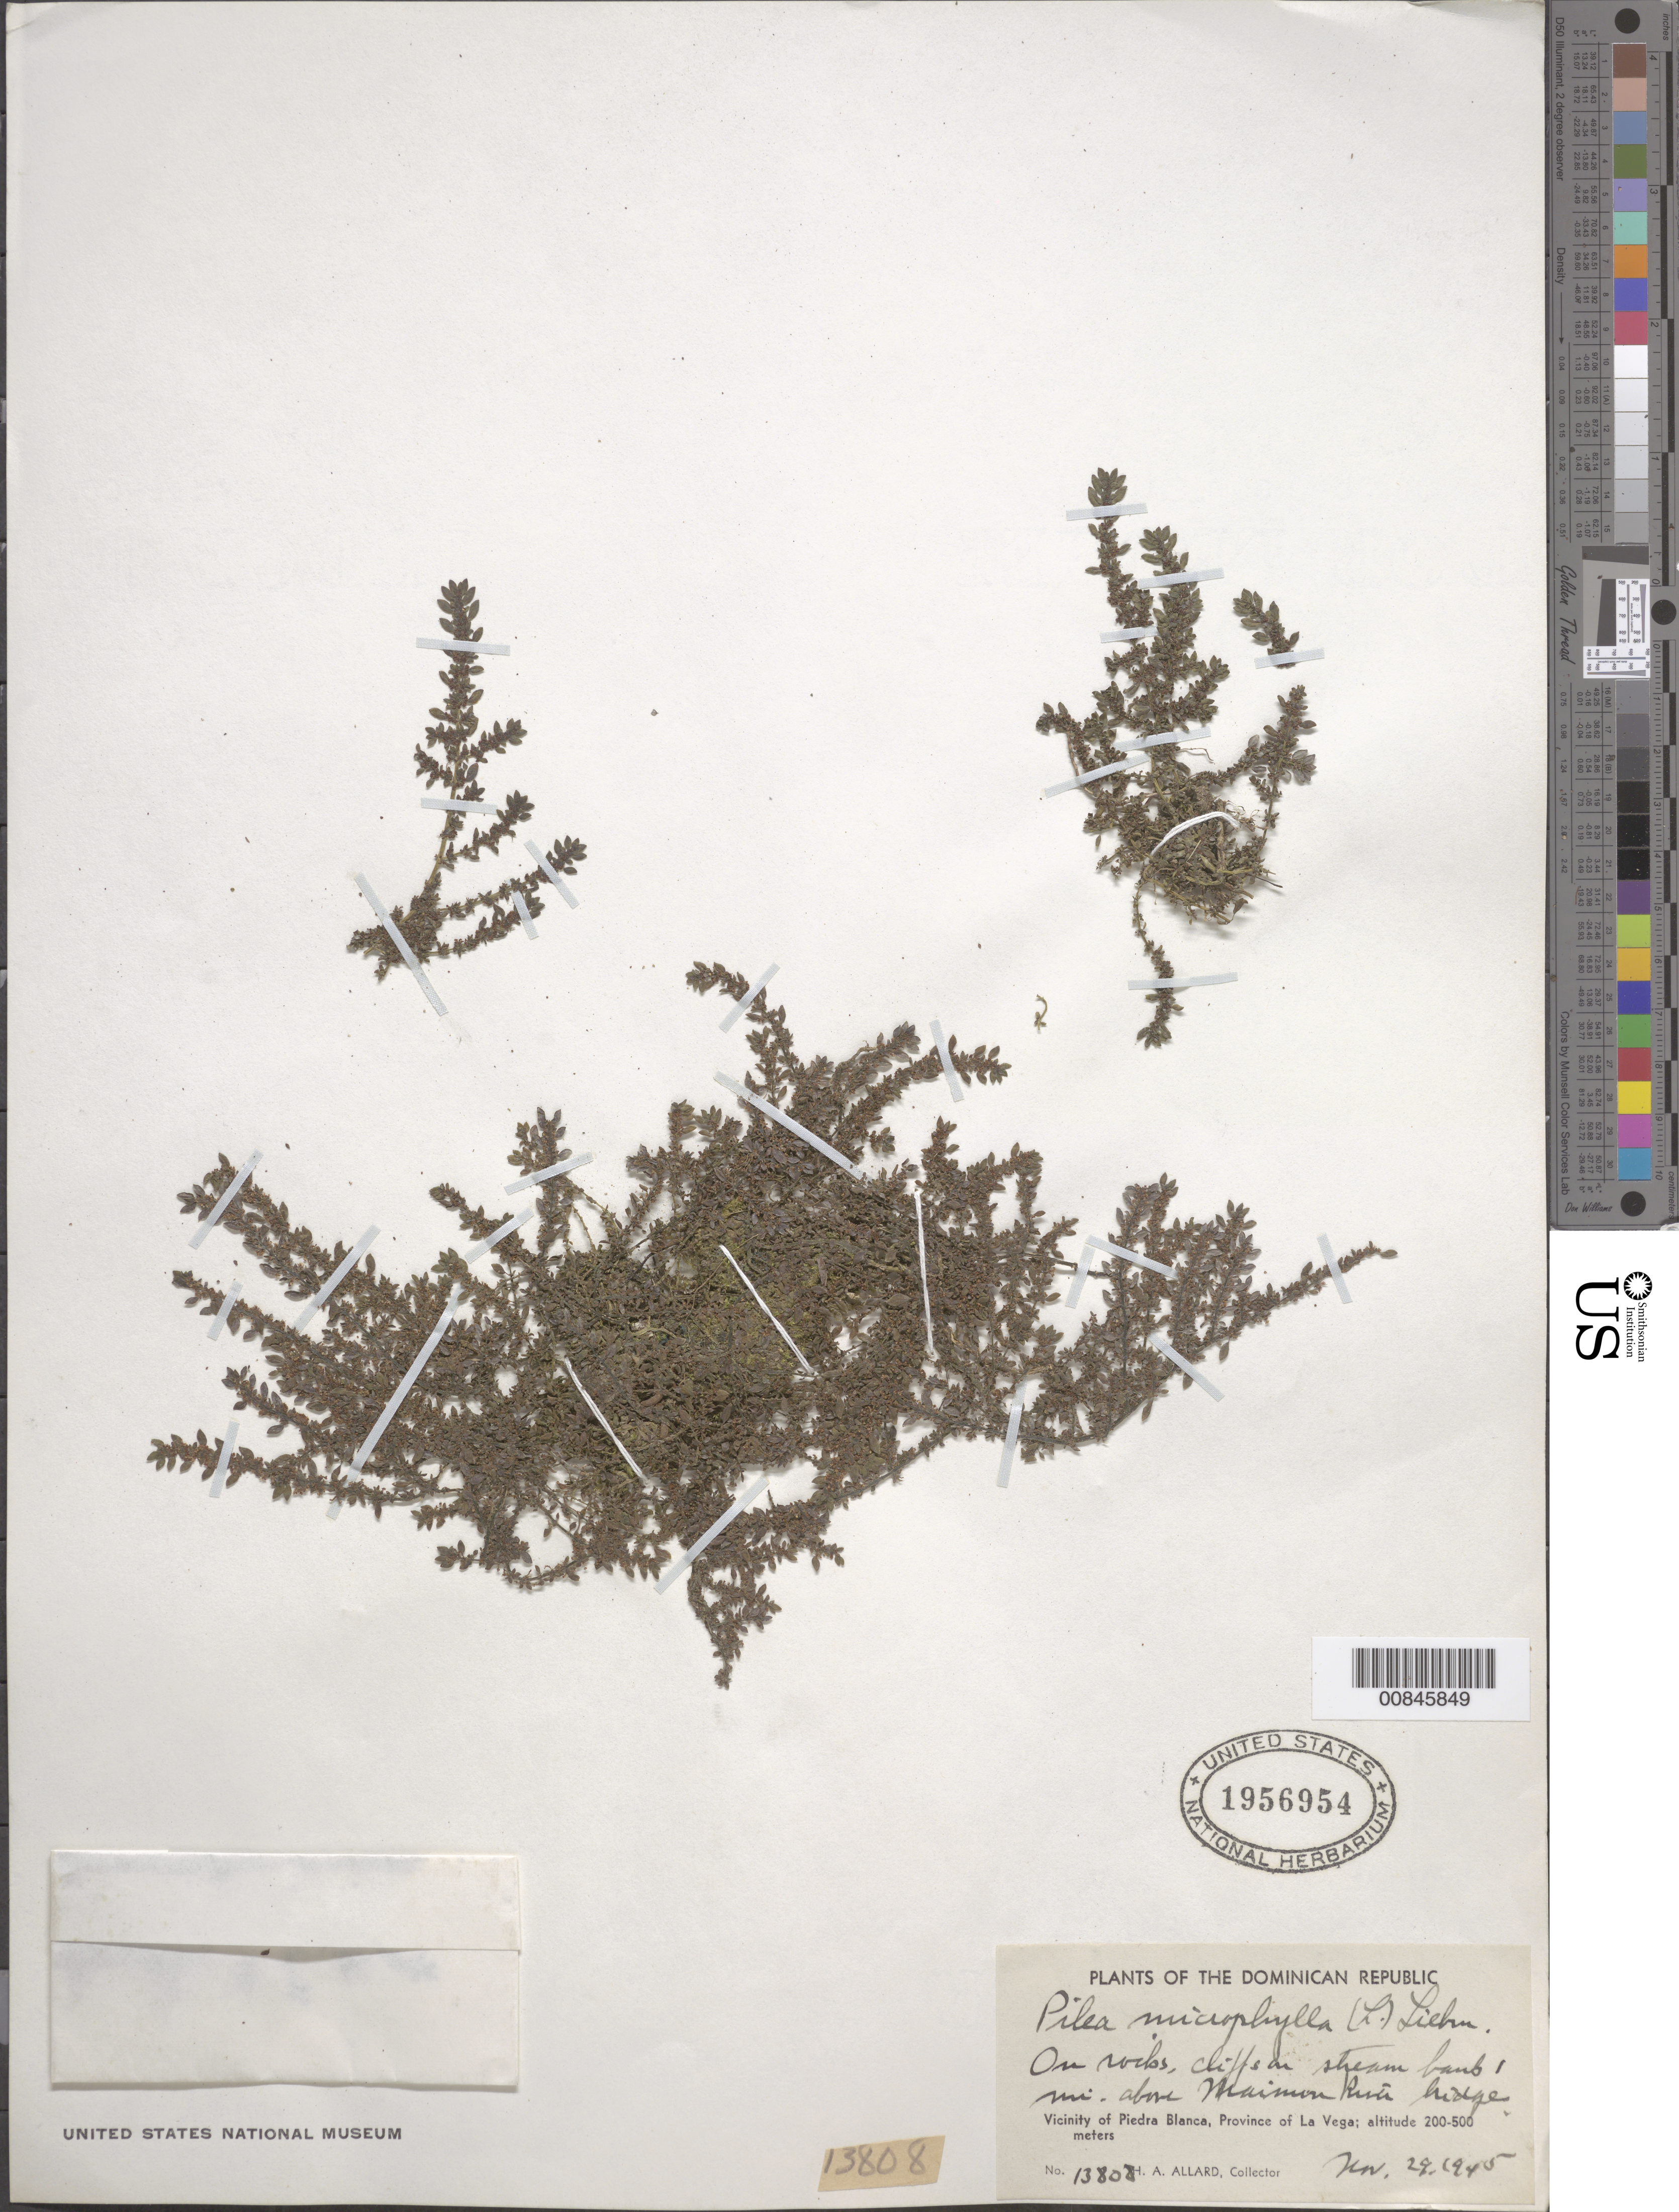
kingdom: Plantae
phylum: Tracheophyta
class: Magnoliopsida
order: Rosales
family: Urticaceae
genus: Pilea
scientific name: Pilea microphylla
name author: (L.) Liebm.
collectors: H. A. Allard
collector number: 13808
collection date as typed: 29 Nov 1945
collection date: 1945-11-29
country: Dominican Republic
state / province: La Vega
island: Hispaniola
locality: Cliffs in stream bank 1 mi. above Maimon River bridge. Vicinity of Piedra Blanca.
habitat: On rocks, cliffs.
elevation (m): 200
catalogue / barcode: US 1956954